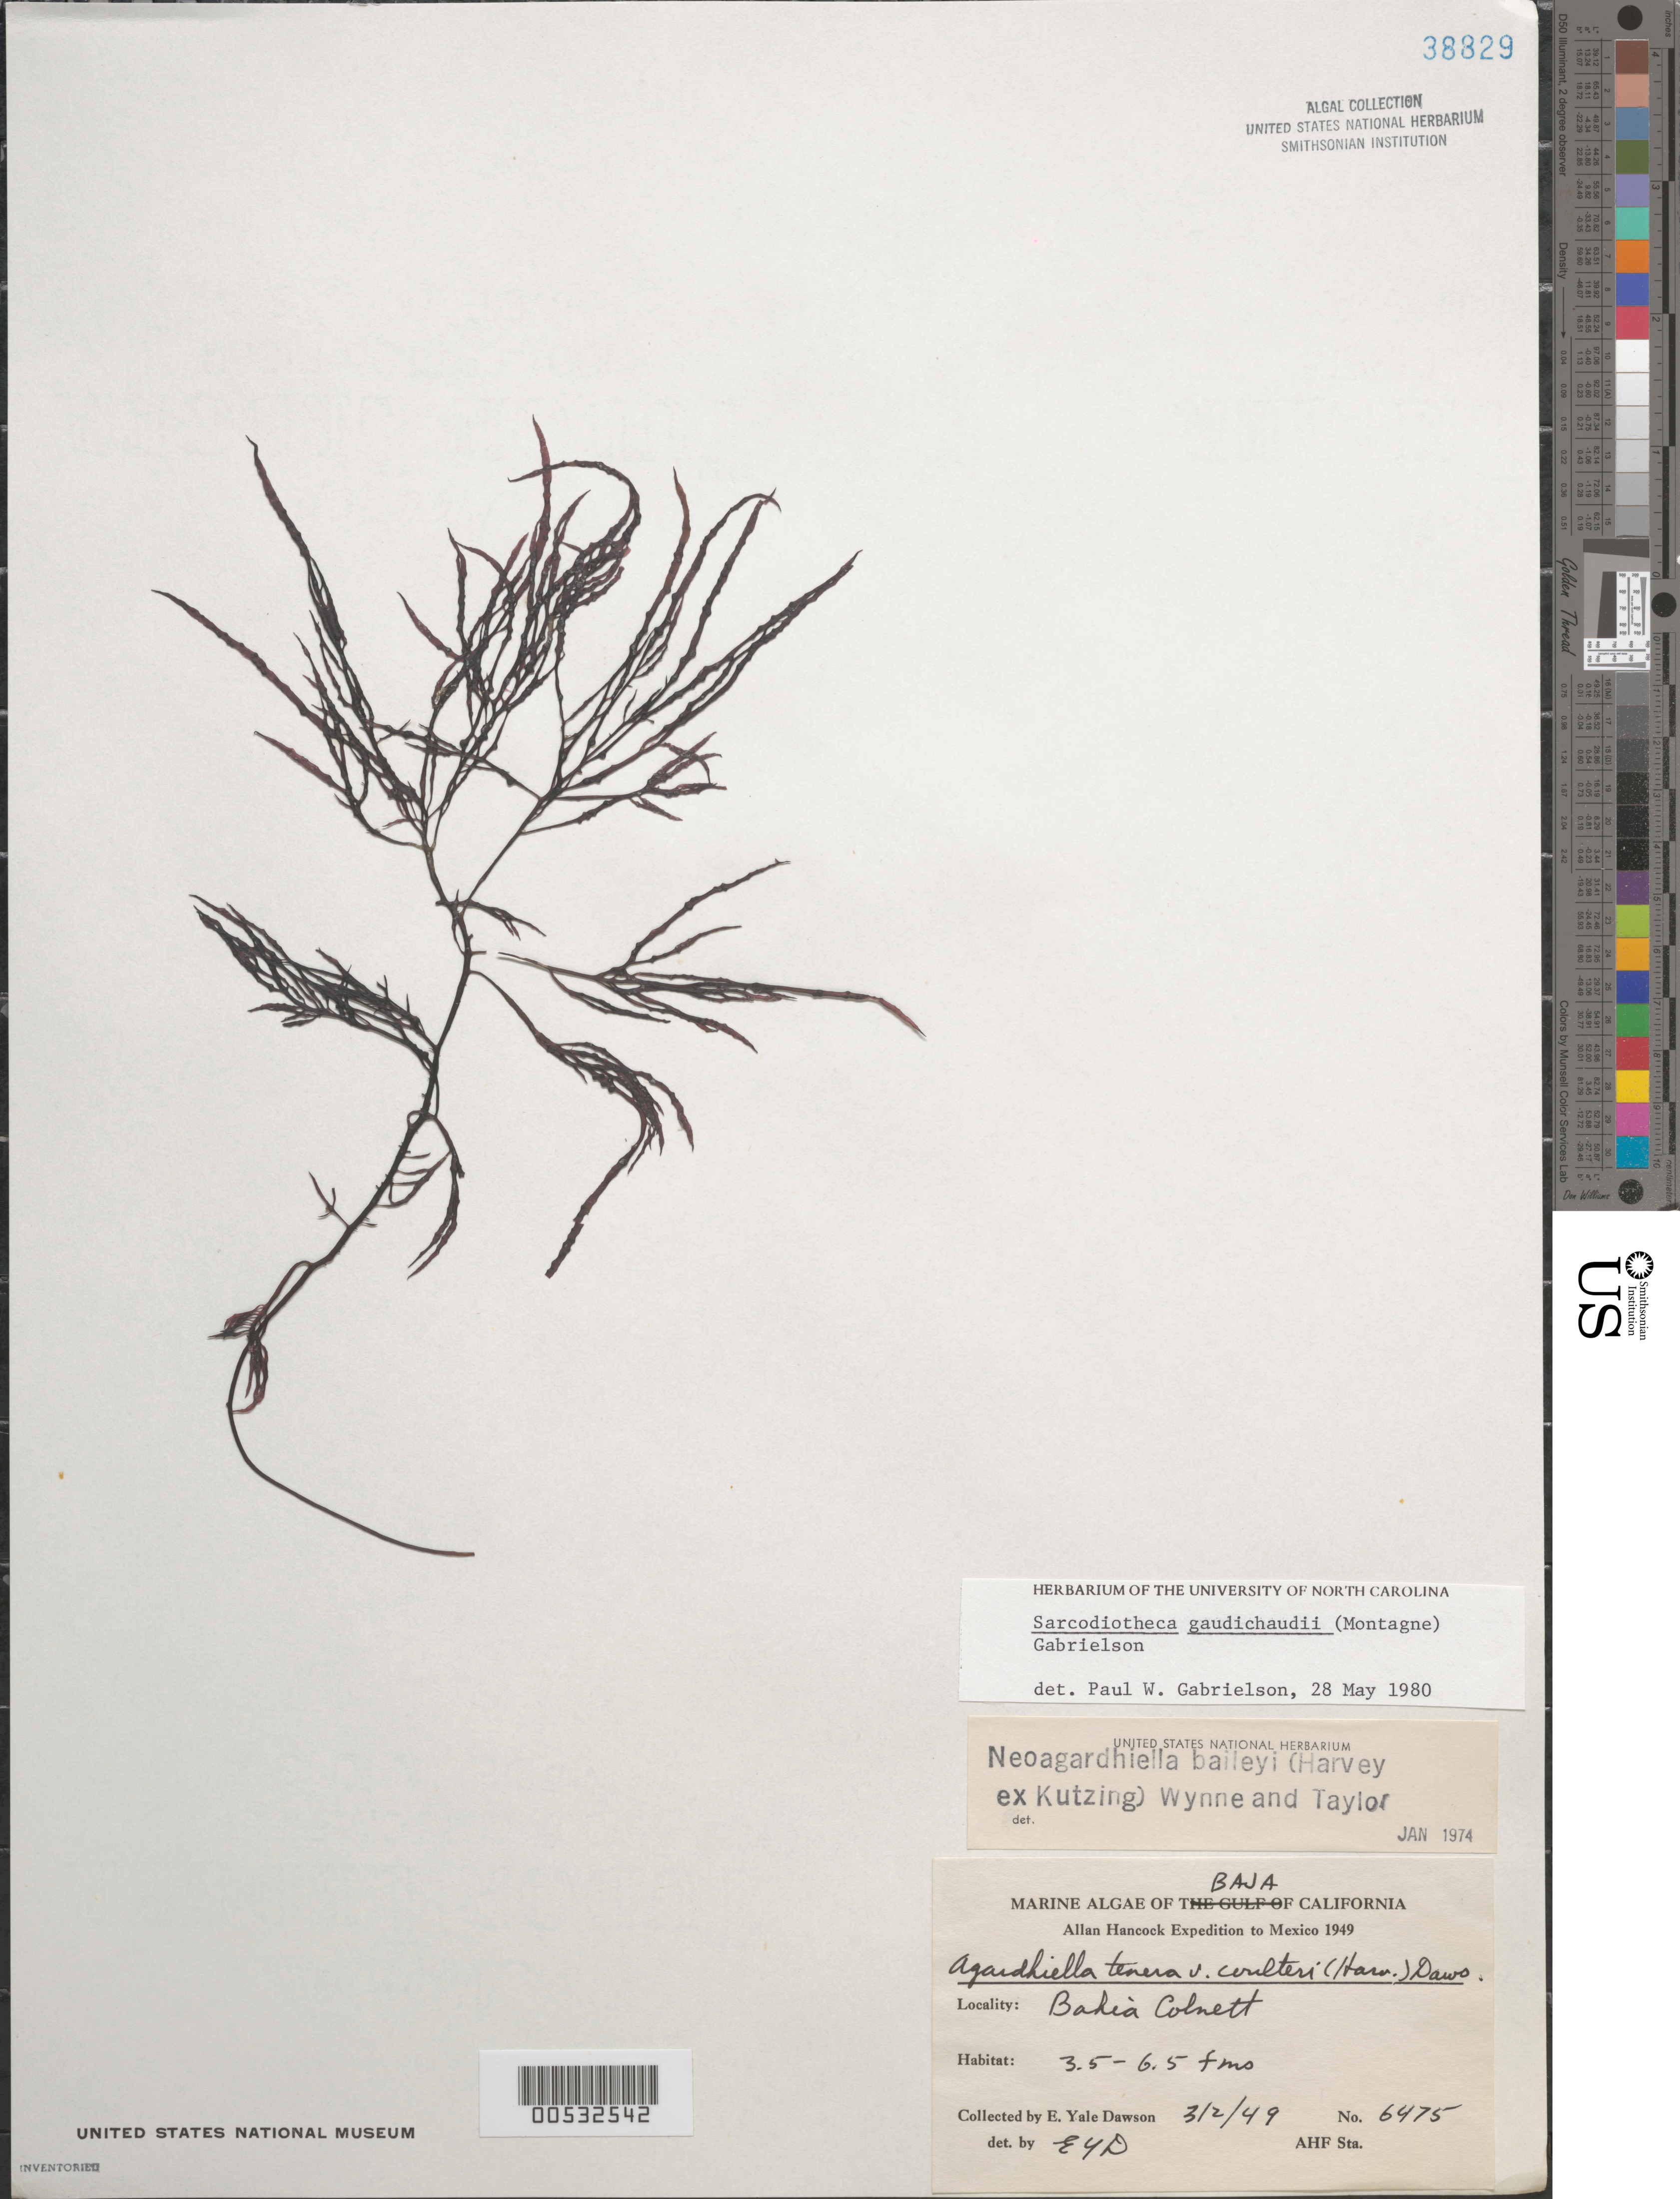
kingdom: Plantae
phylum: Rhodophyta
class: Florideophyceae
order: Gigartinales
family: Solieriaceae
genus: Sarcodiotheca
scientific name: Sarcodiotheca gaudichaudii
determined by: Gabrielson, P. W.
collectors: E. Y. Dawson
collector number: EYD 6475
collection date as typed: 02 Mar 1949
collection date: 1949-03-02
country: Mexico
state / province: Baja California Norte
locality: Bahia Colnett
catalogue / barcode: US 38829